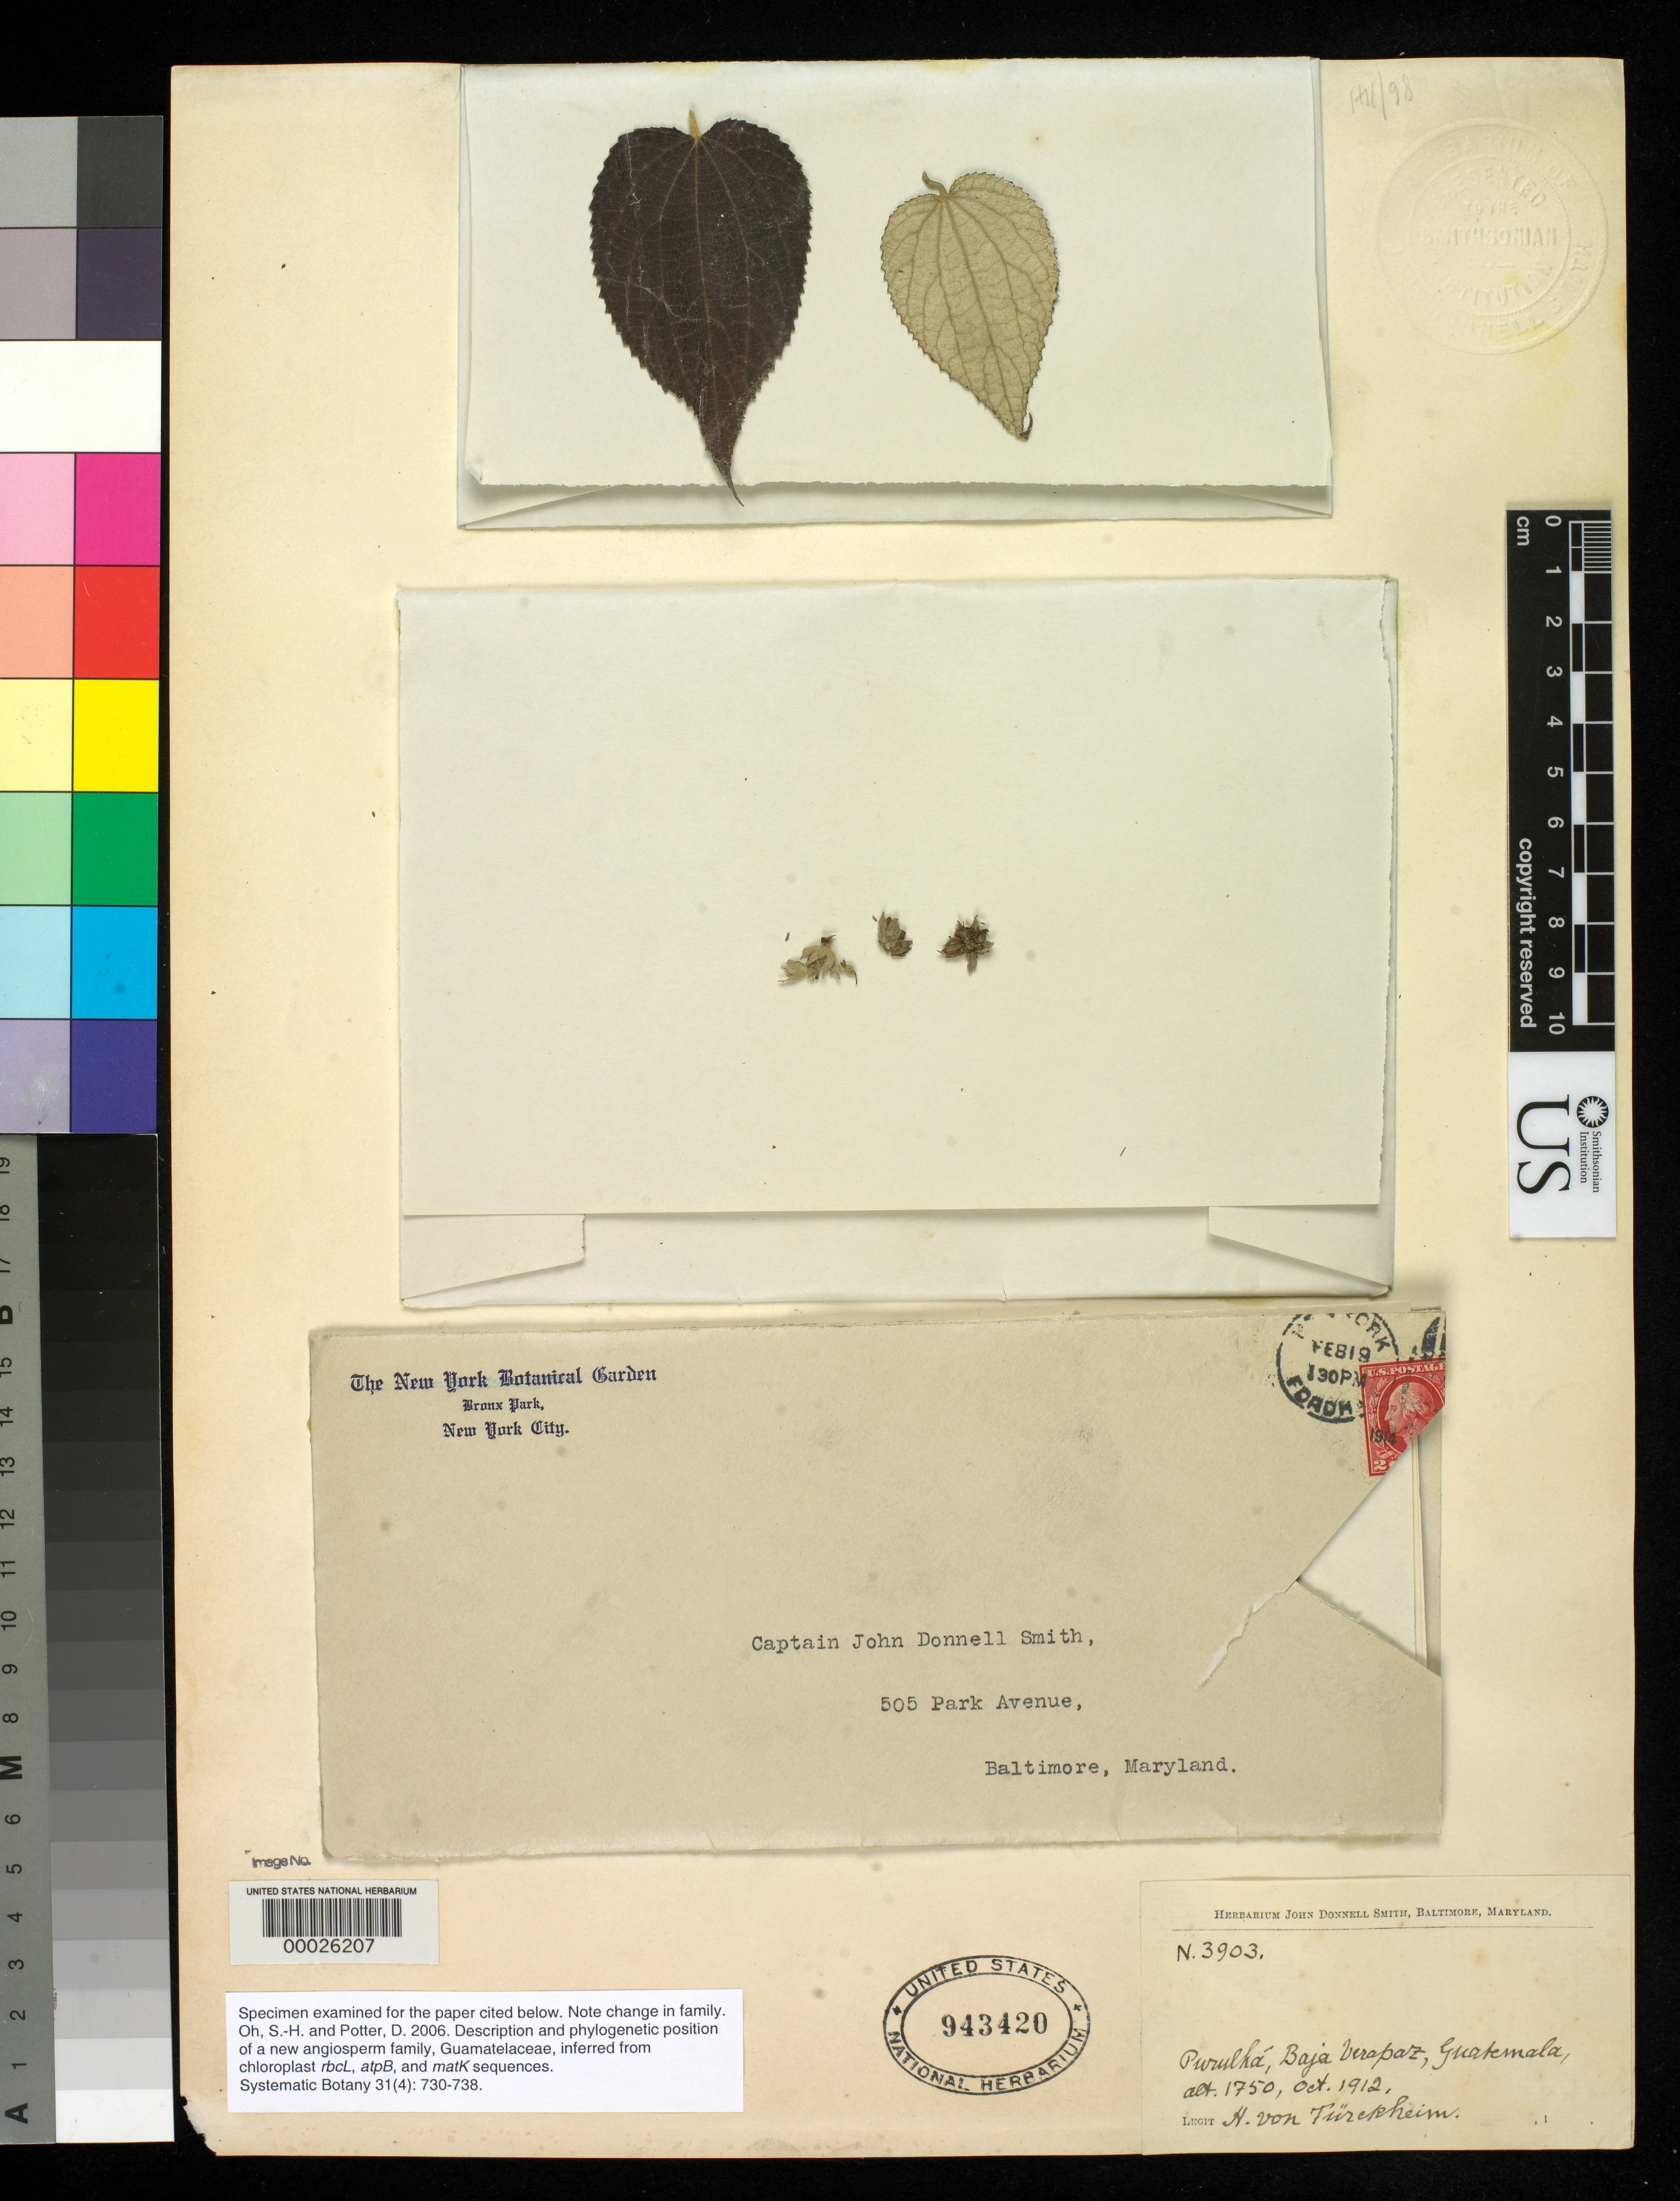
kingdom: Plantae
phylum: Tracheophyta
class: Magnoliopsida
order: Crossosomatales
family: Guamatelaceae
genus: Guamatela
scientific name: Guamatela tuerckheimii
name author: Donn. Sm.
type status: Type Collection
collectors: H. von Türckheim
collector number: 3903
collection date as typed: Oct 1912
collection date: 1912-10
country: Guatemala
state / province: Baja Verapaz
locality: Near Purulka.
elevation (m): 1750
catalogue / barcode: US 943420